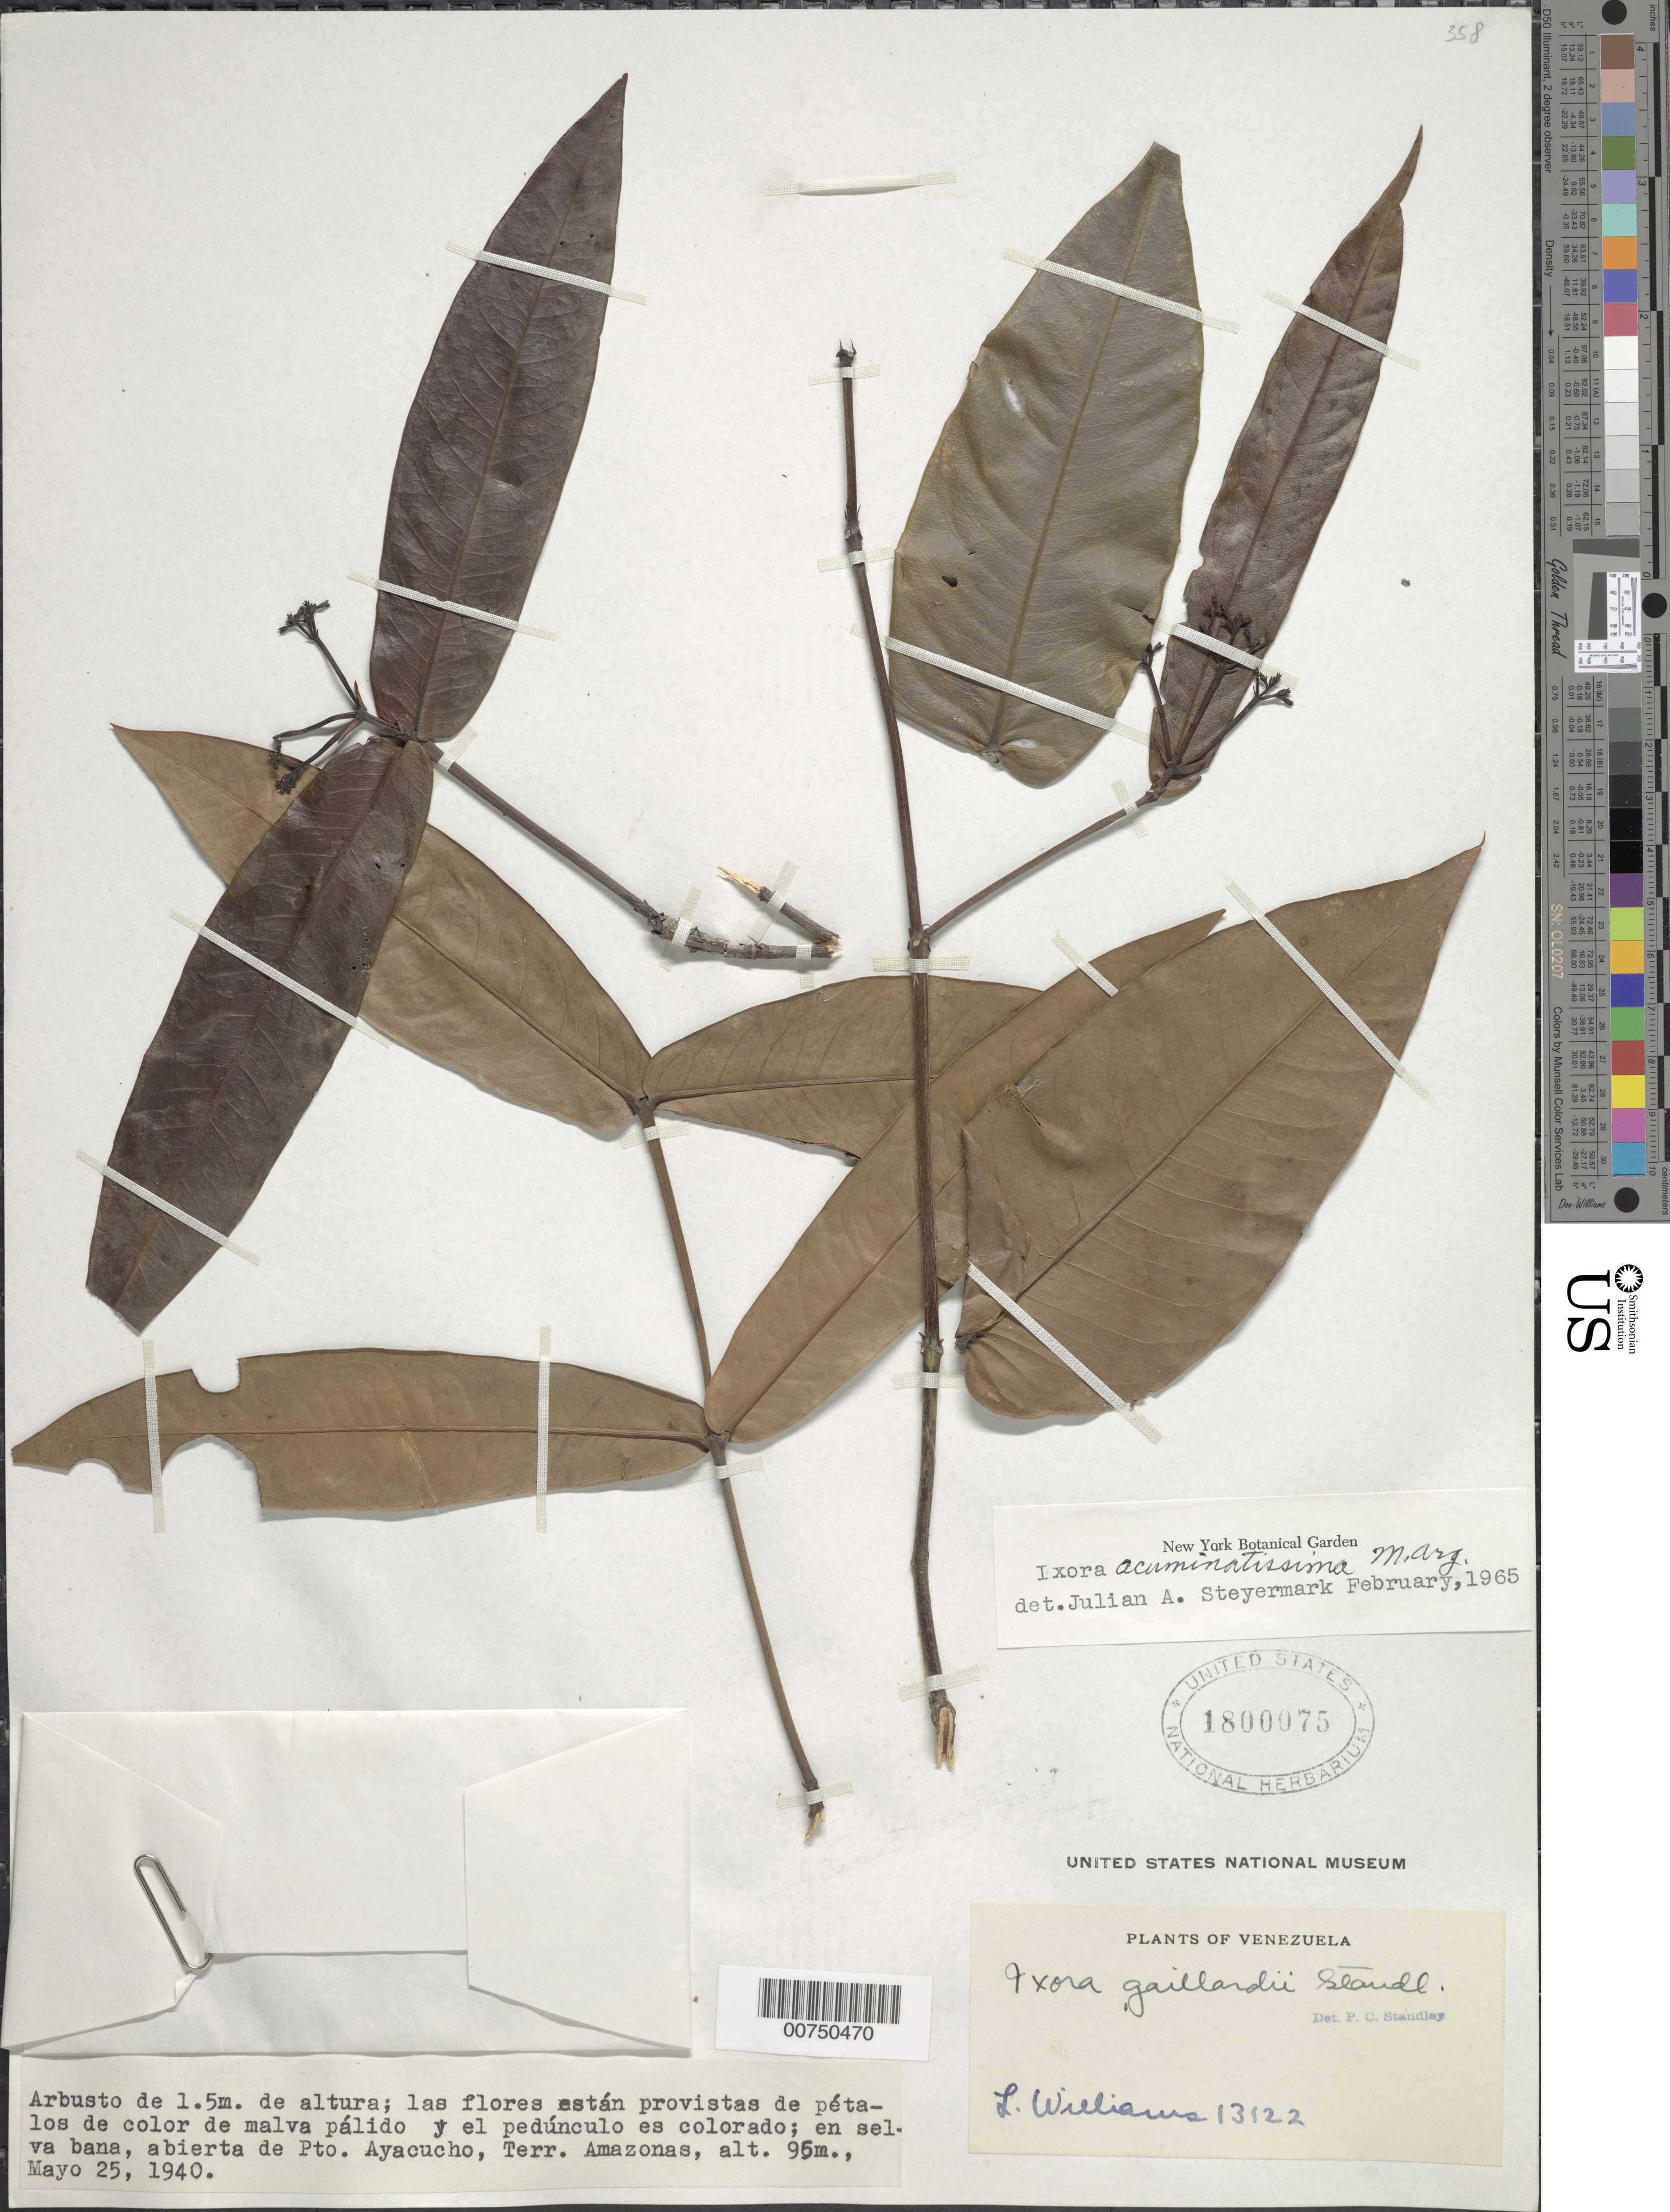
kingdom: Plantae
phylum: Tracheophyta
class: Magnoliopsida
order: Gentianales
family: Rubiaceae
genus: Ixora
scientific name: Ixora acuminatissima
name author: Müll. Arg.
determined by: Steyermark, Julian A., (VEN)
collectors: Ll. Williams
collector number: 13122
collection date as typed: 25-May-40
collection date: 1940-05-25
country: Venezuela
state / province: Amazonas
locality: Puerto Ayacucho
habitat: Selva bana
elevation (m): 95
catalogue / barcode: US 1800075